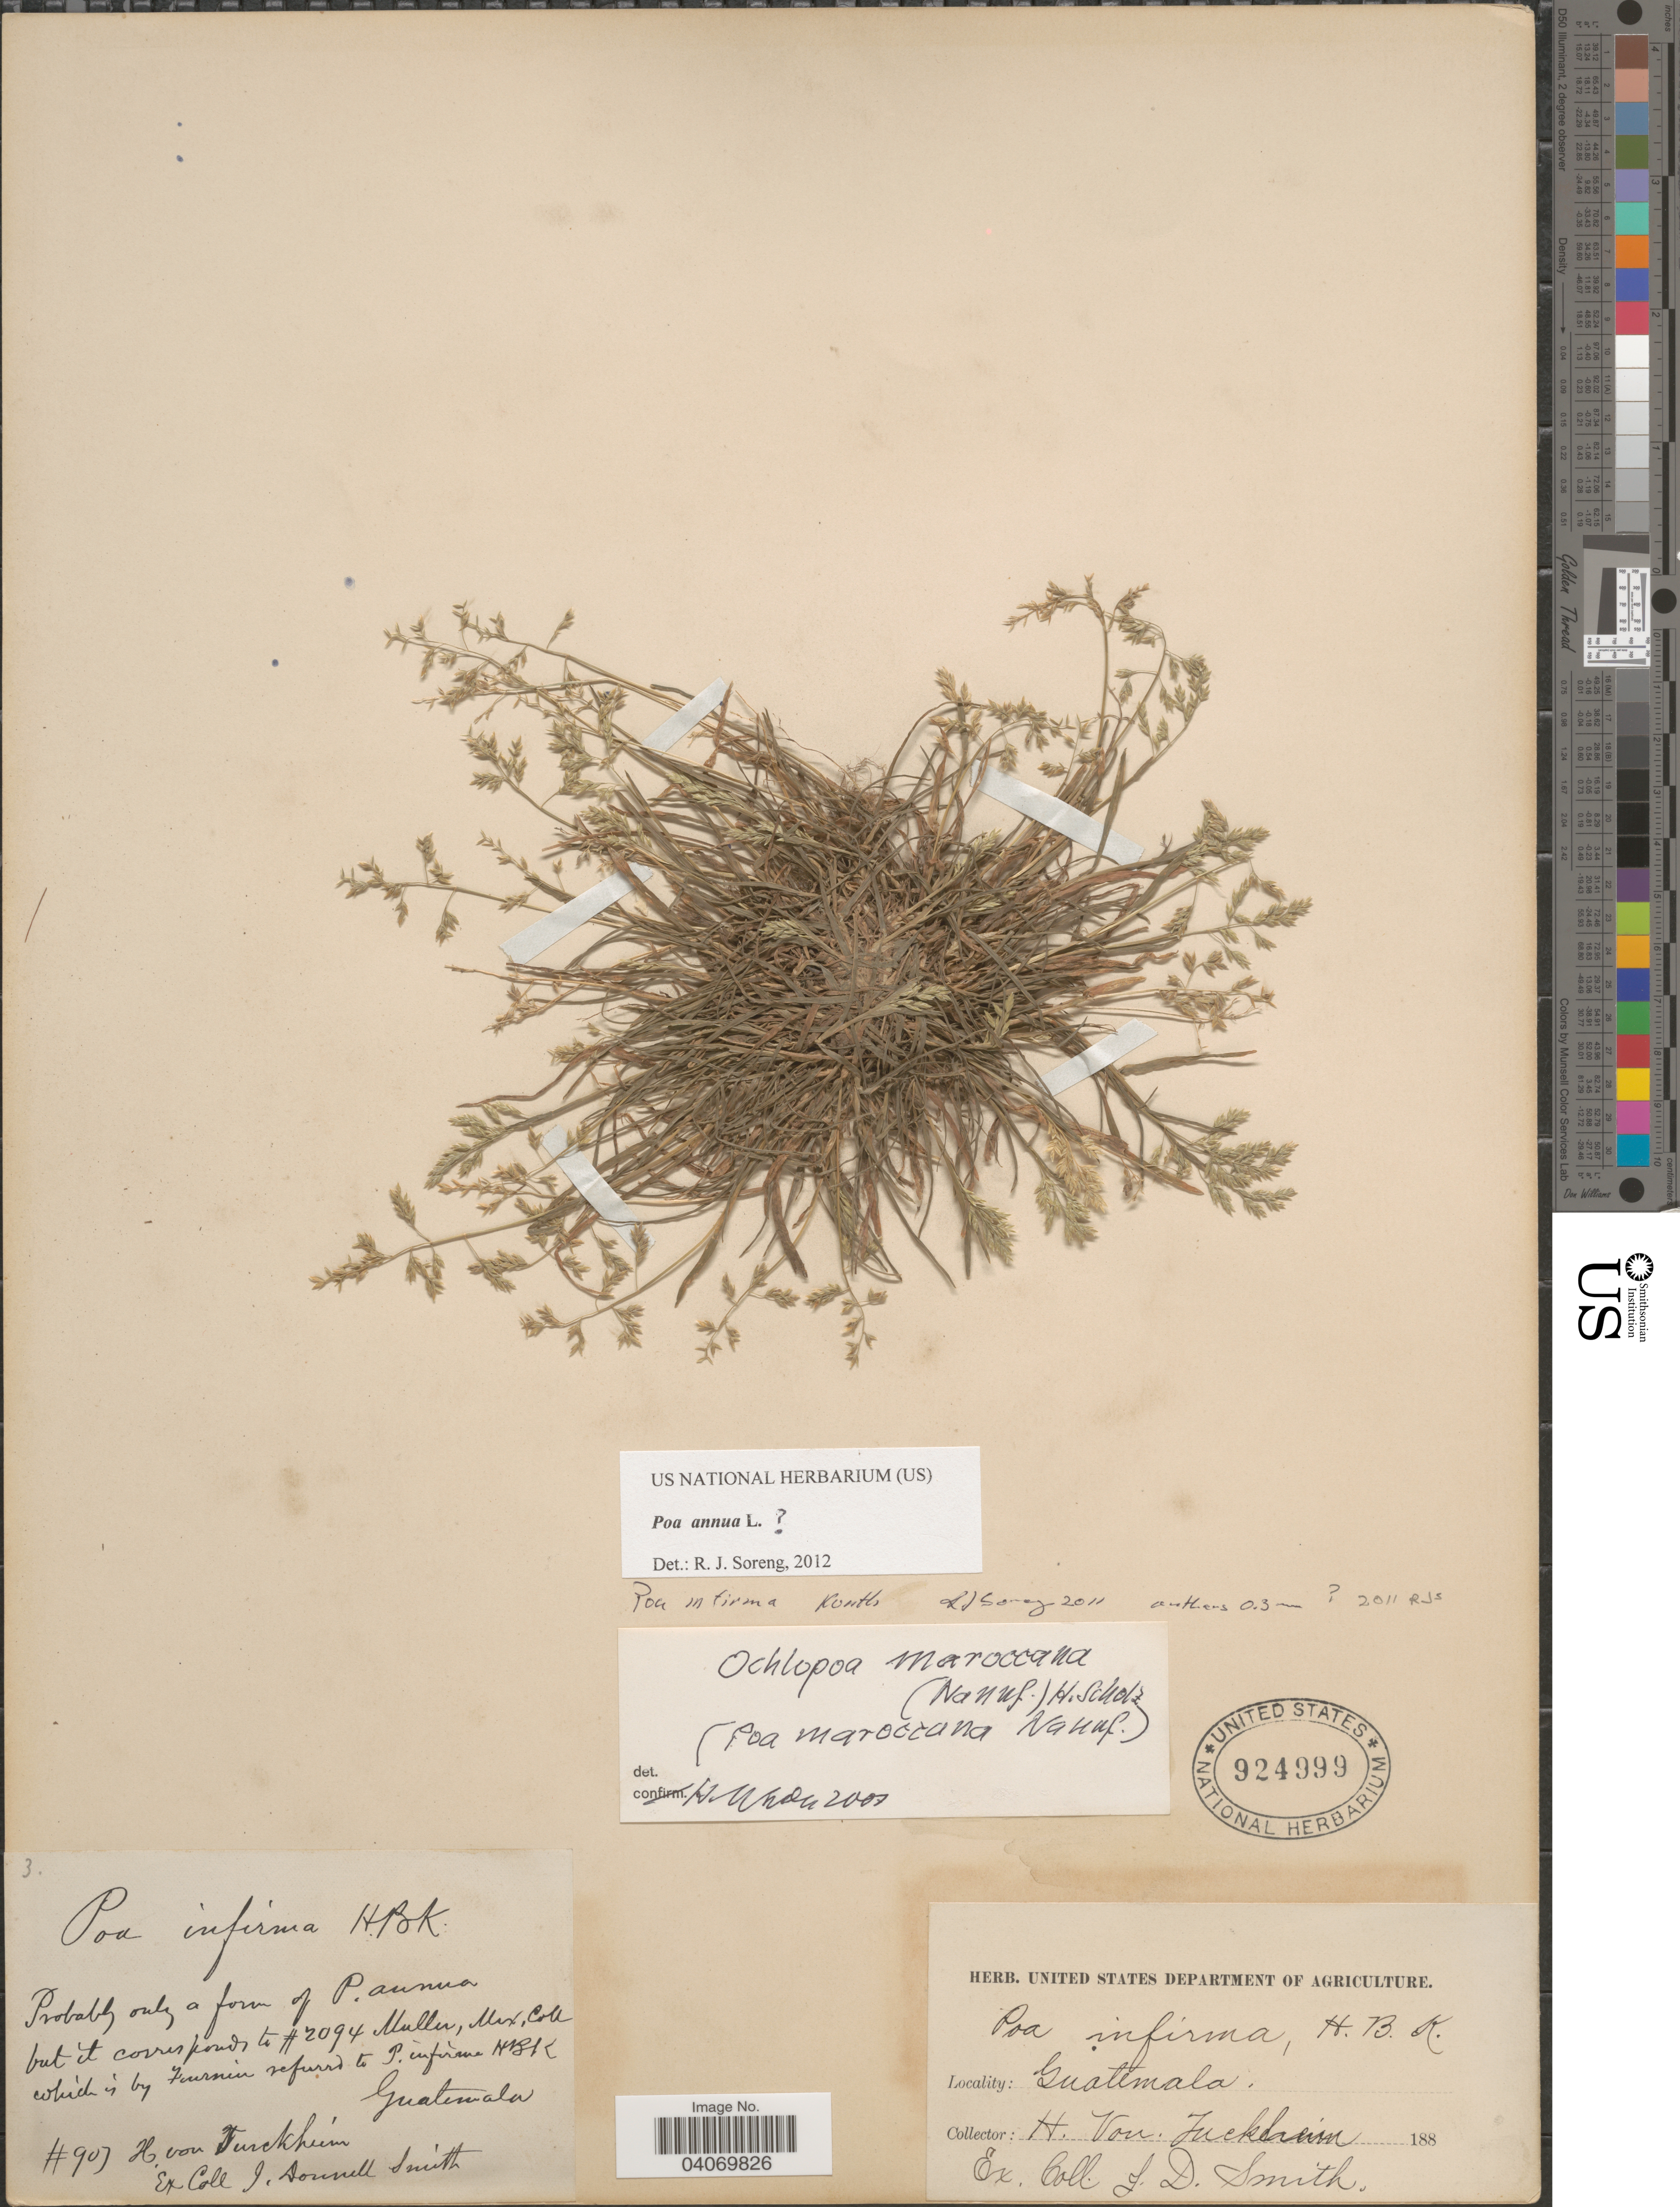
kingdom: Plantae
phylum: Tracheophyta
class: Liliopsida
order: Poales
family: Poaceae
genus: Poa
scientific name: Poa infirma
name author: Kunth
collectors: H. von Türckheim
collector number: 907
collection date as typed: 188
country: Guatemala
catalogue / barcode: US 924999